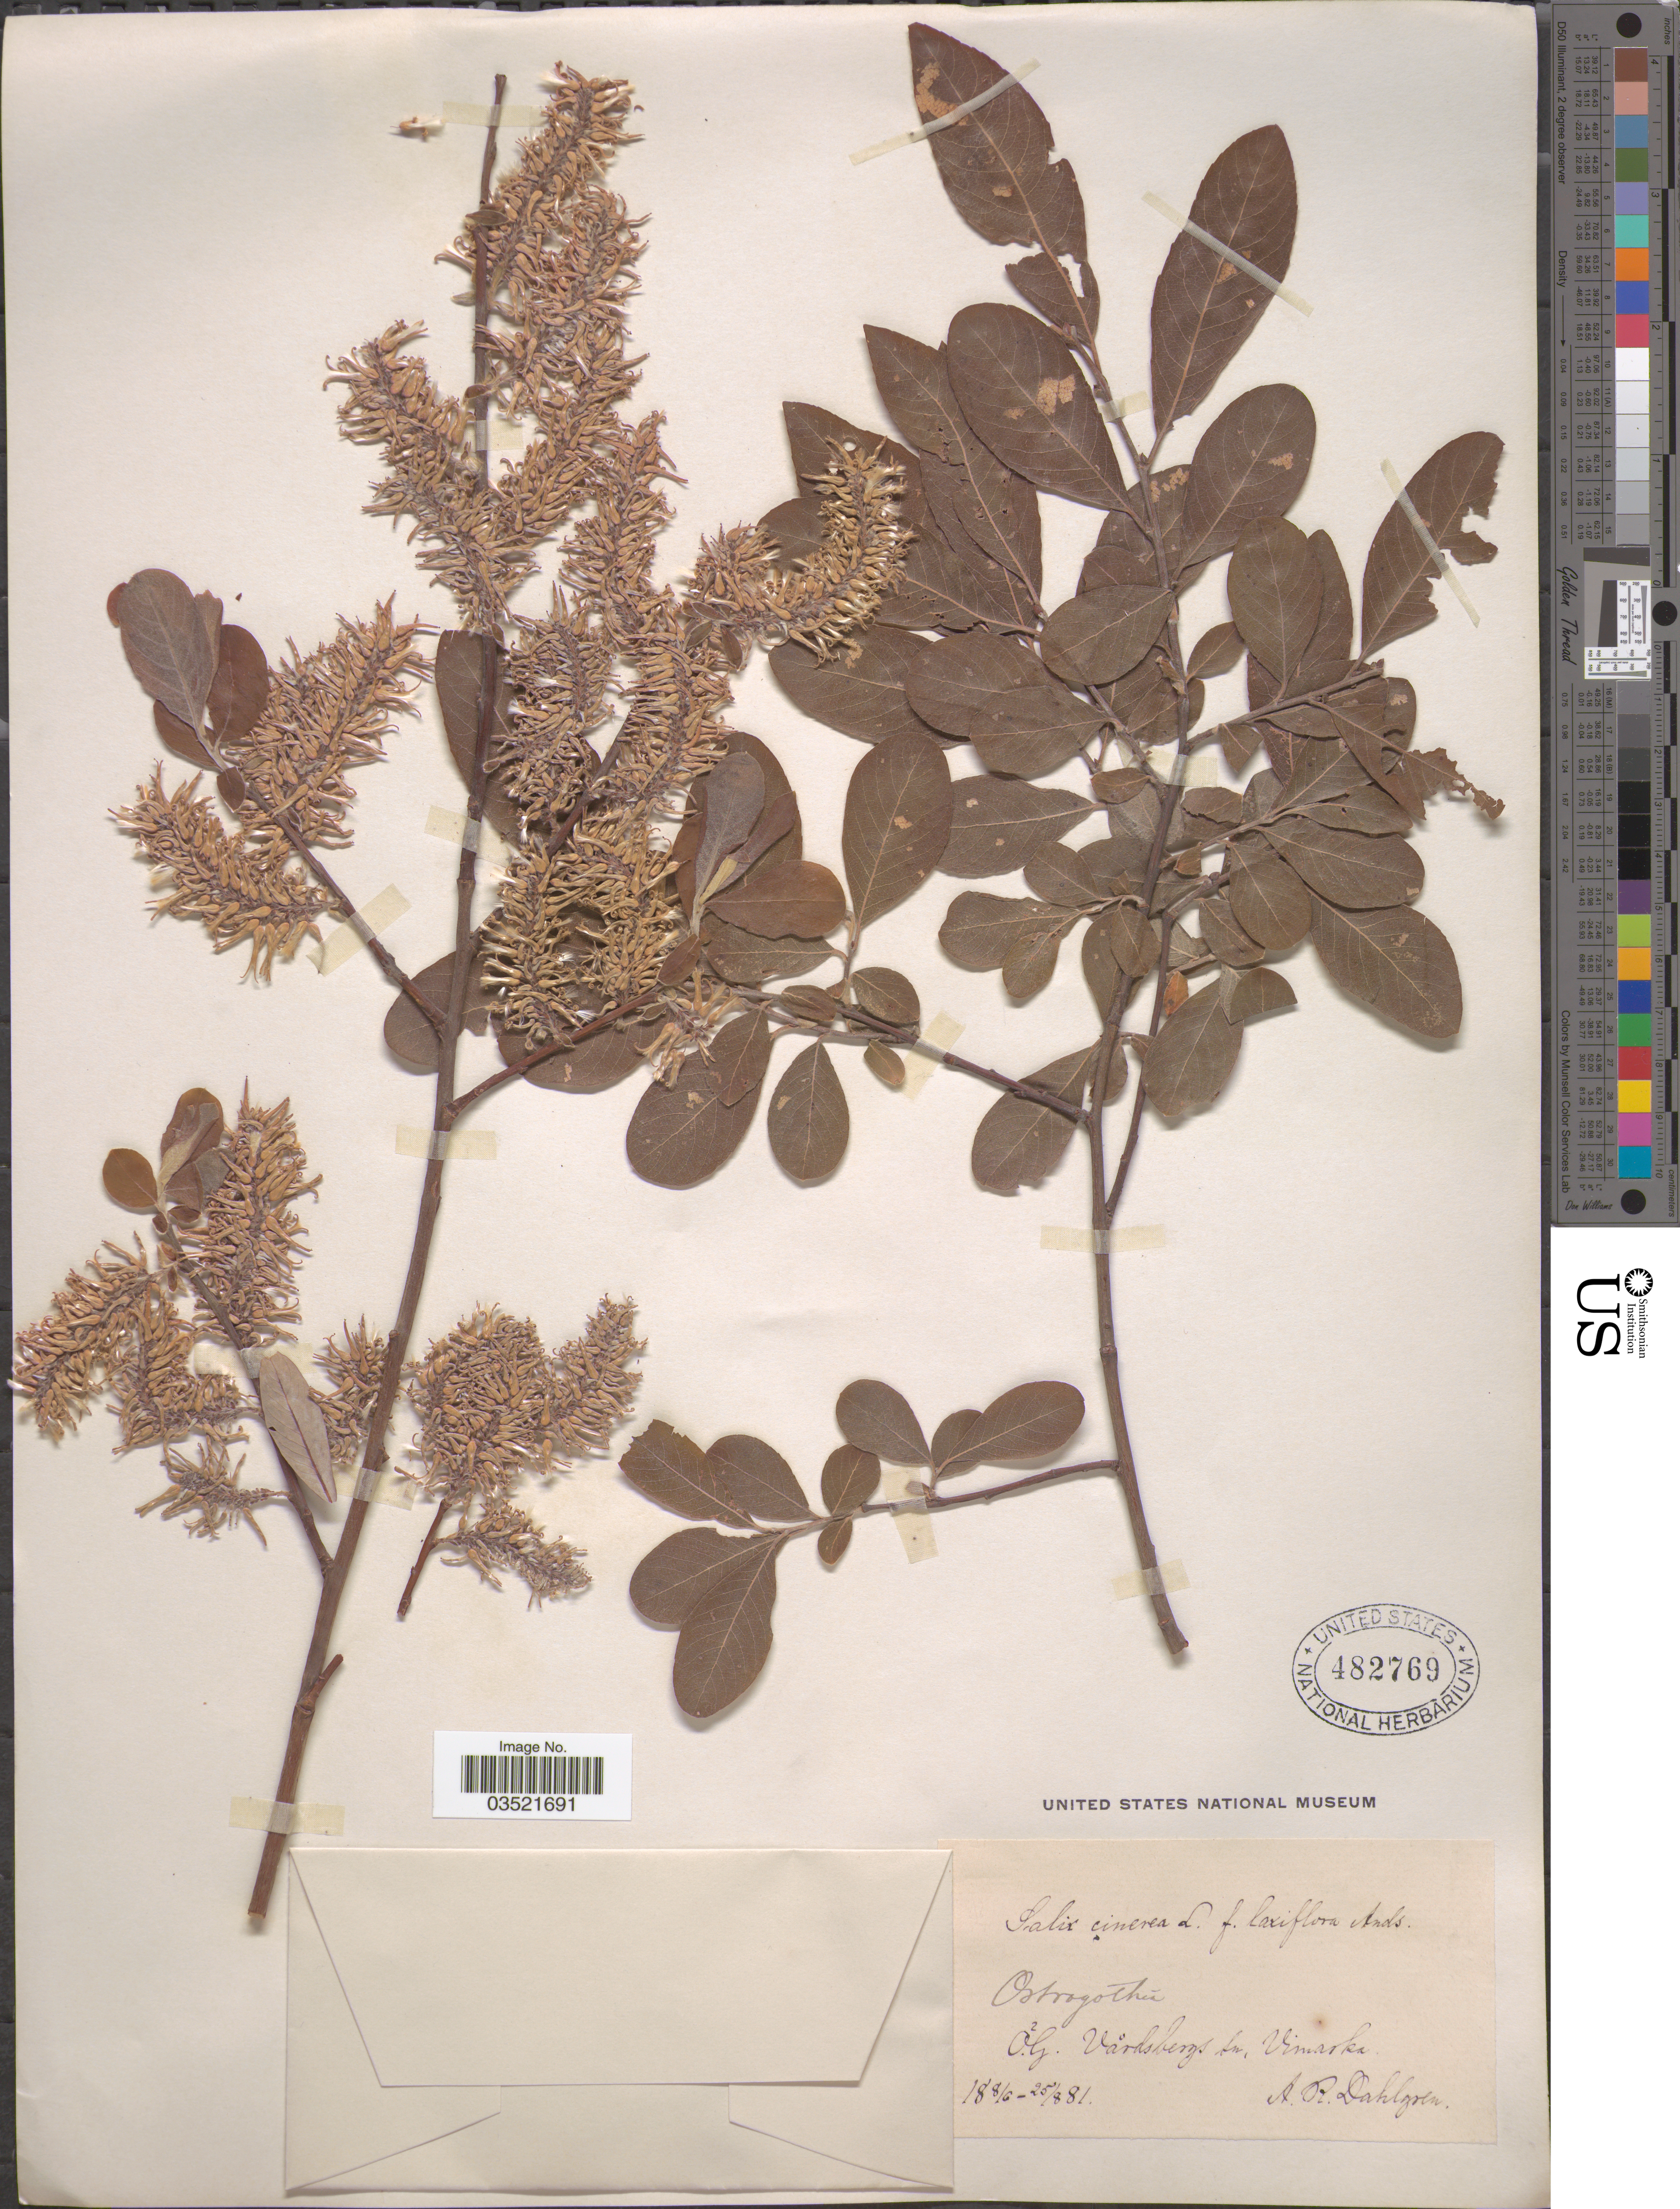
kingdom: Plantae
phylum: Tracheophyta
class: Magnoliopsida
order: Malpighiales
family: Salicaceae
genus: Salix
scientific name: Salix cinerea f. laxiflora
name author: Andersson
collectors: A. Dahlgren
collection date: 1881-06-08/1881-08-25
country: Sweden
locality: Ostrogothia. OG. Vårdsbergs sn, Vimarka.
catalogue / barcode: US 482769